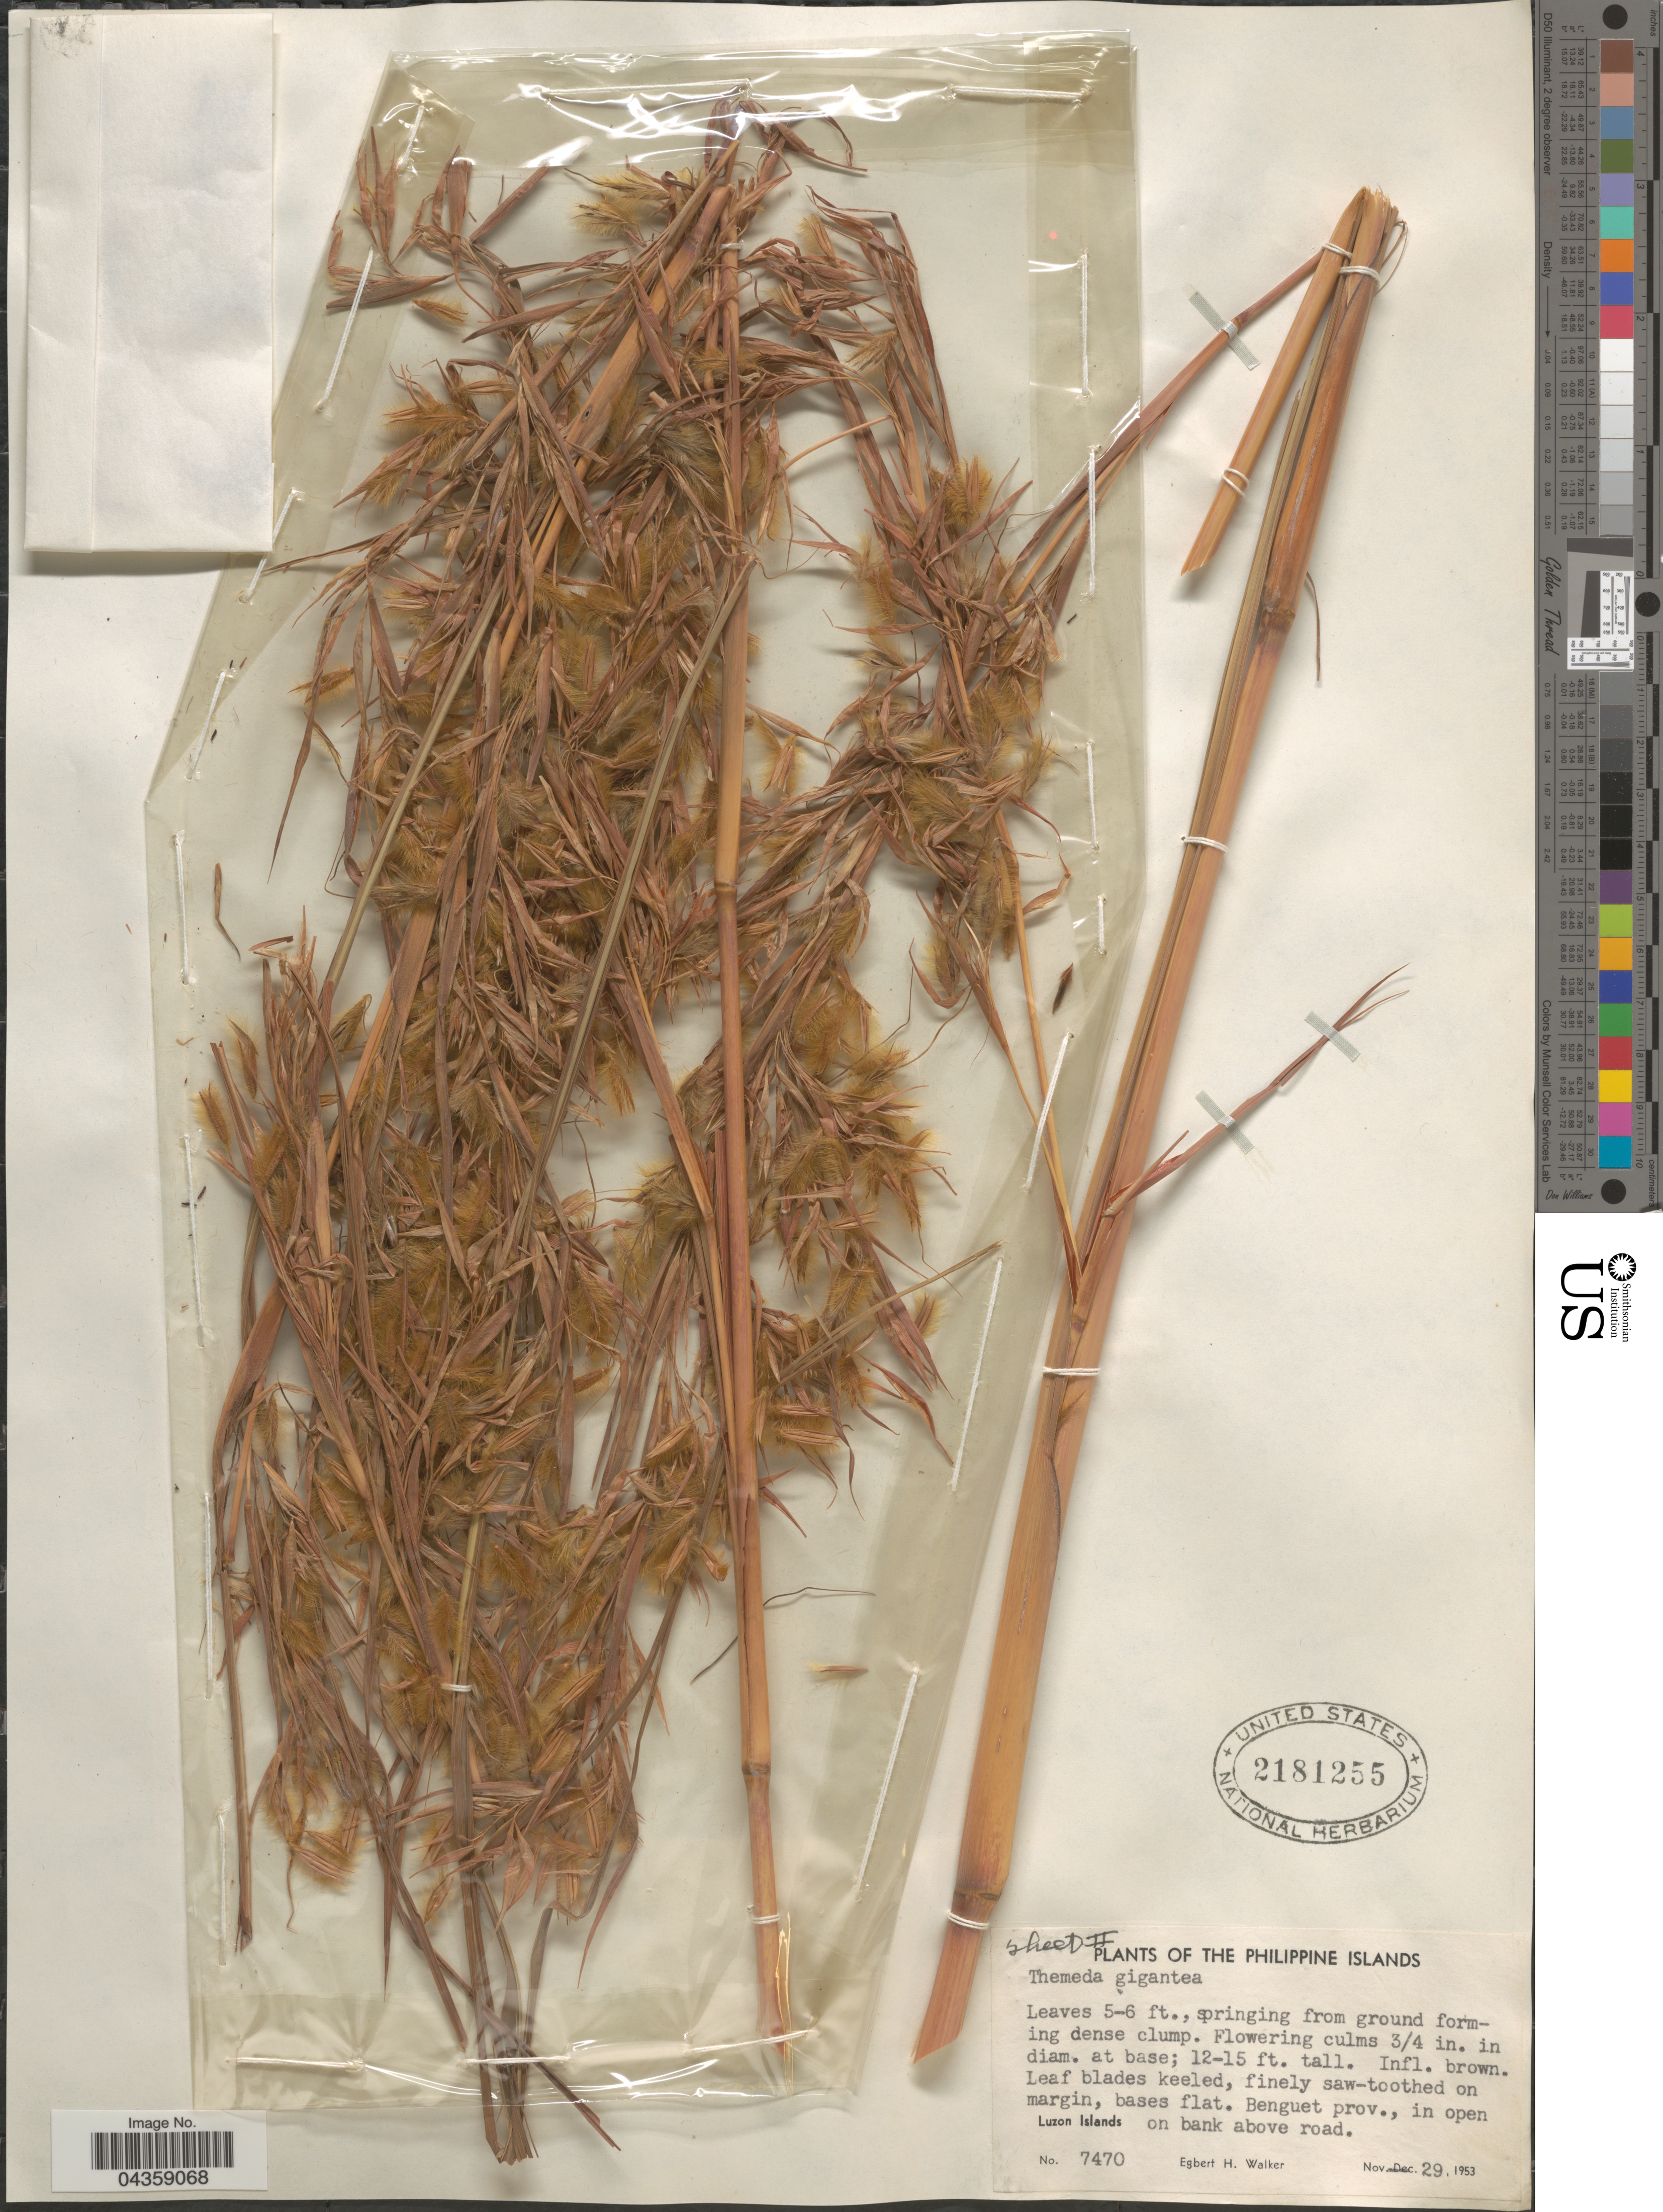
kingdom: Plantae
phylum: Tracheophyta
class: Liliopsida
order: Poales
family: Poaceae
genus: Themeda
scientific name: Themeda gigantea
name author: Hack.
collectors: E. H. Walker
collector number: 7470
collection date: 1953-11-29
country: Philippines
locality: The Philippine Islands. Benguet prov., in open on bank above road. Luzon Islands.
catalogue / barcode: US 2181255